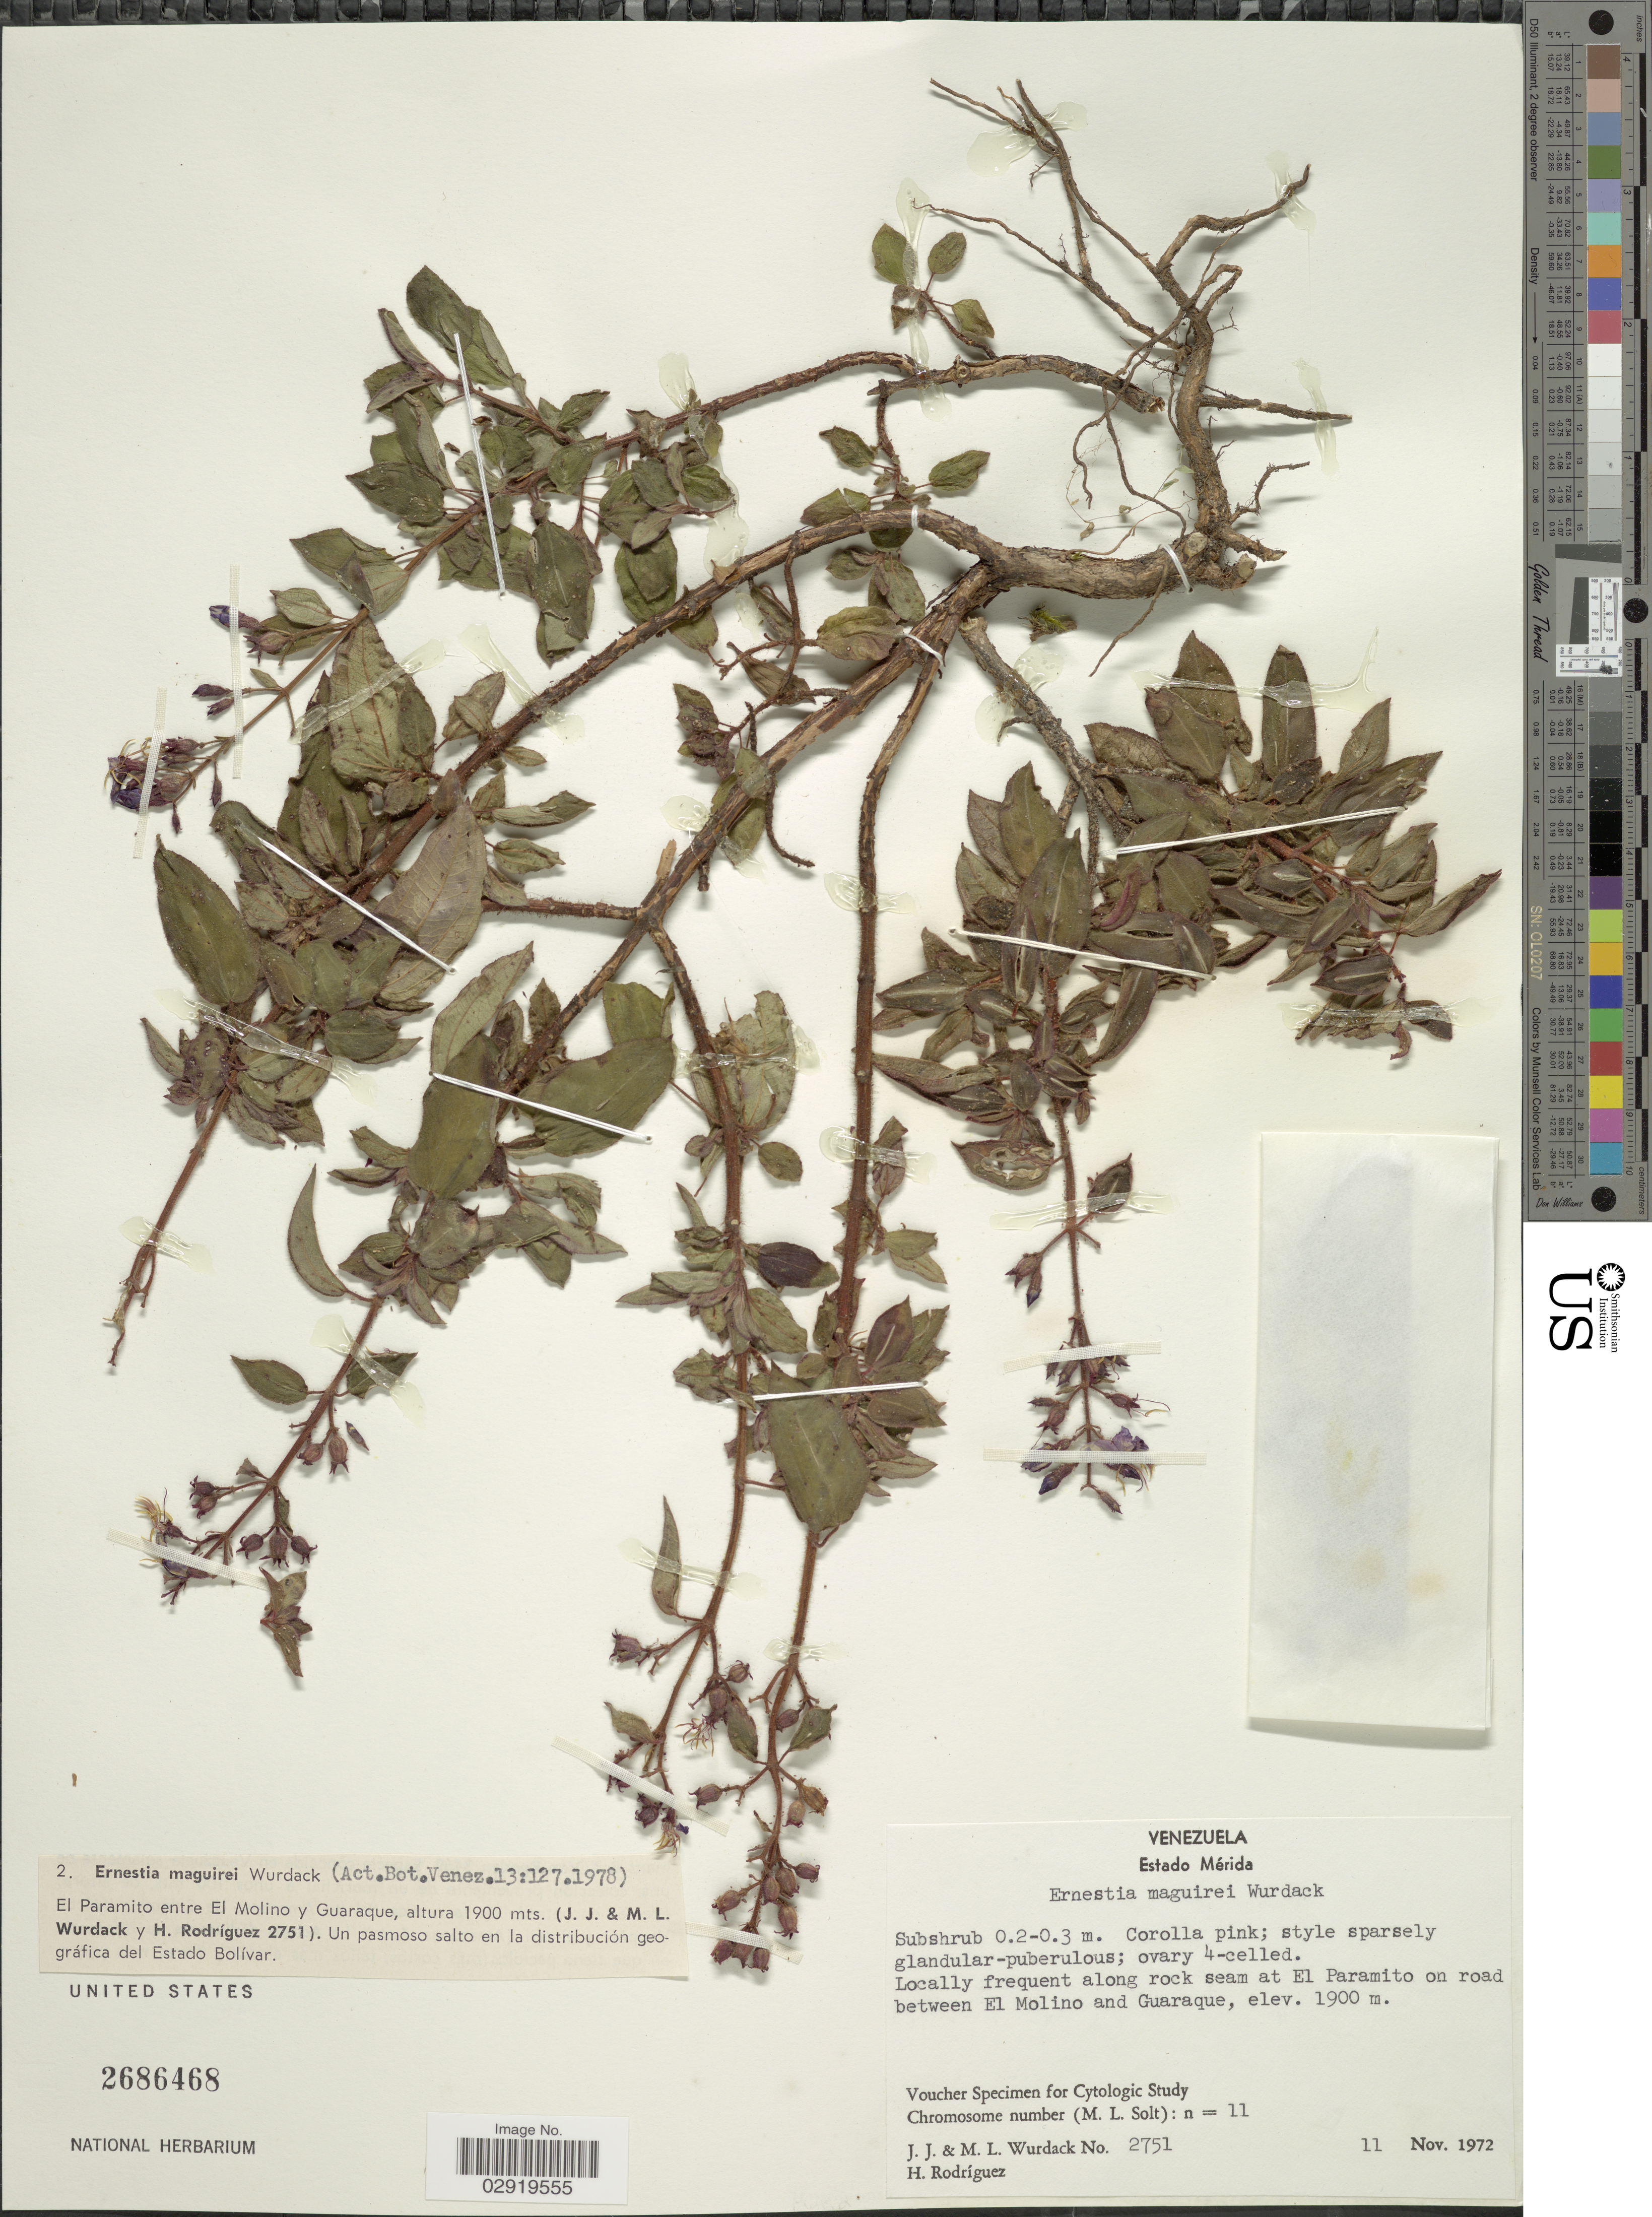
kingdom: Plantae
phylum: Tracheophyta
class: Magnoliopsida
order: Myrtales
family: Melastomataceae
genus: Ernestia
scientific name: Ernestia maguirei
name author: Wurdack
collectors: J. J. Wurdack, M. L. Wurdack & H. Rodríguez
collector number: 2751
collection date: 1972-11-11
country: Venezuela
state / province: Mérida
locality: Along rock seam at El Paramito on road between El Molino and Guaraque.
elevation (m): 1900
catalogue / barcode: US 2686468